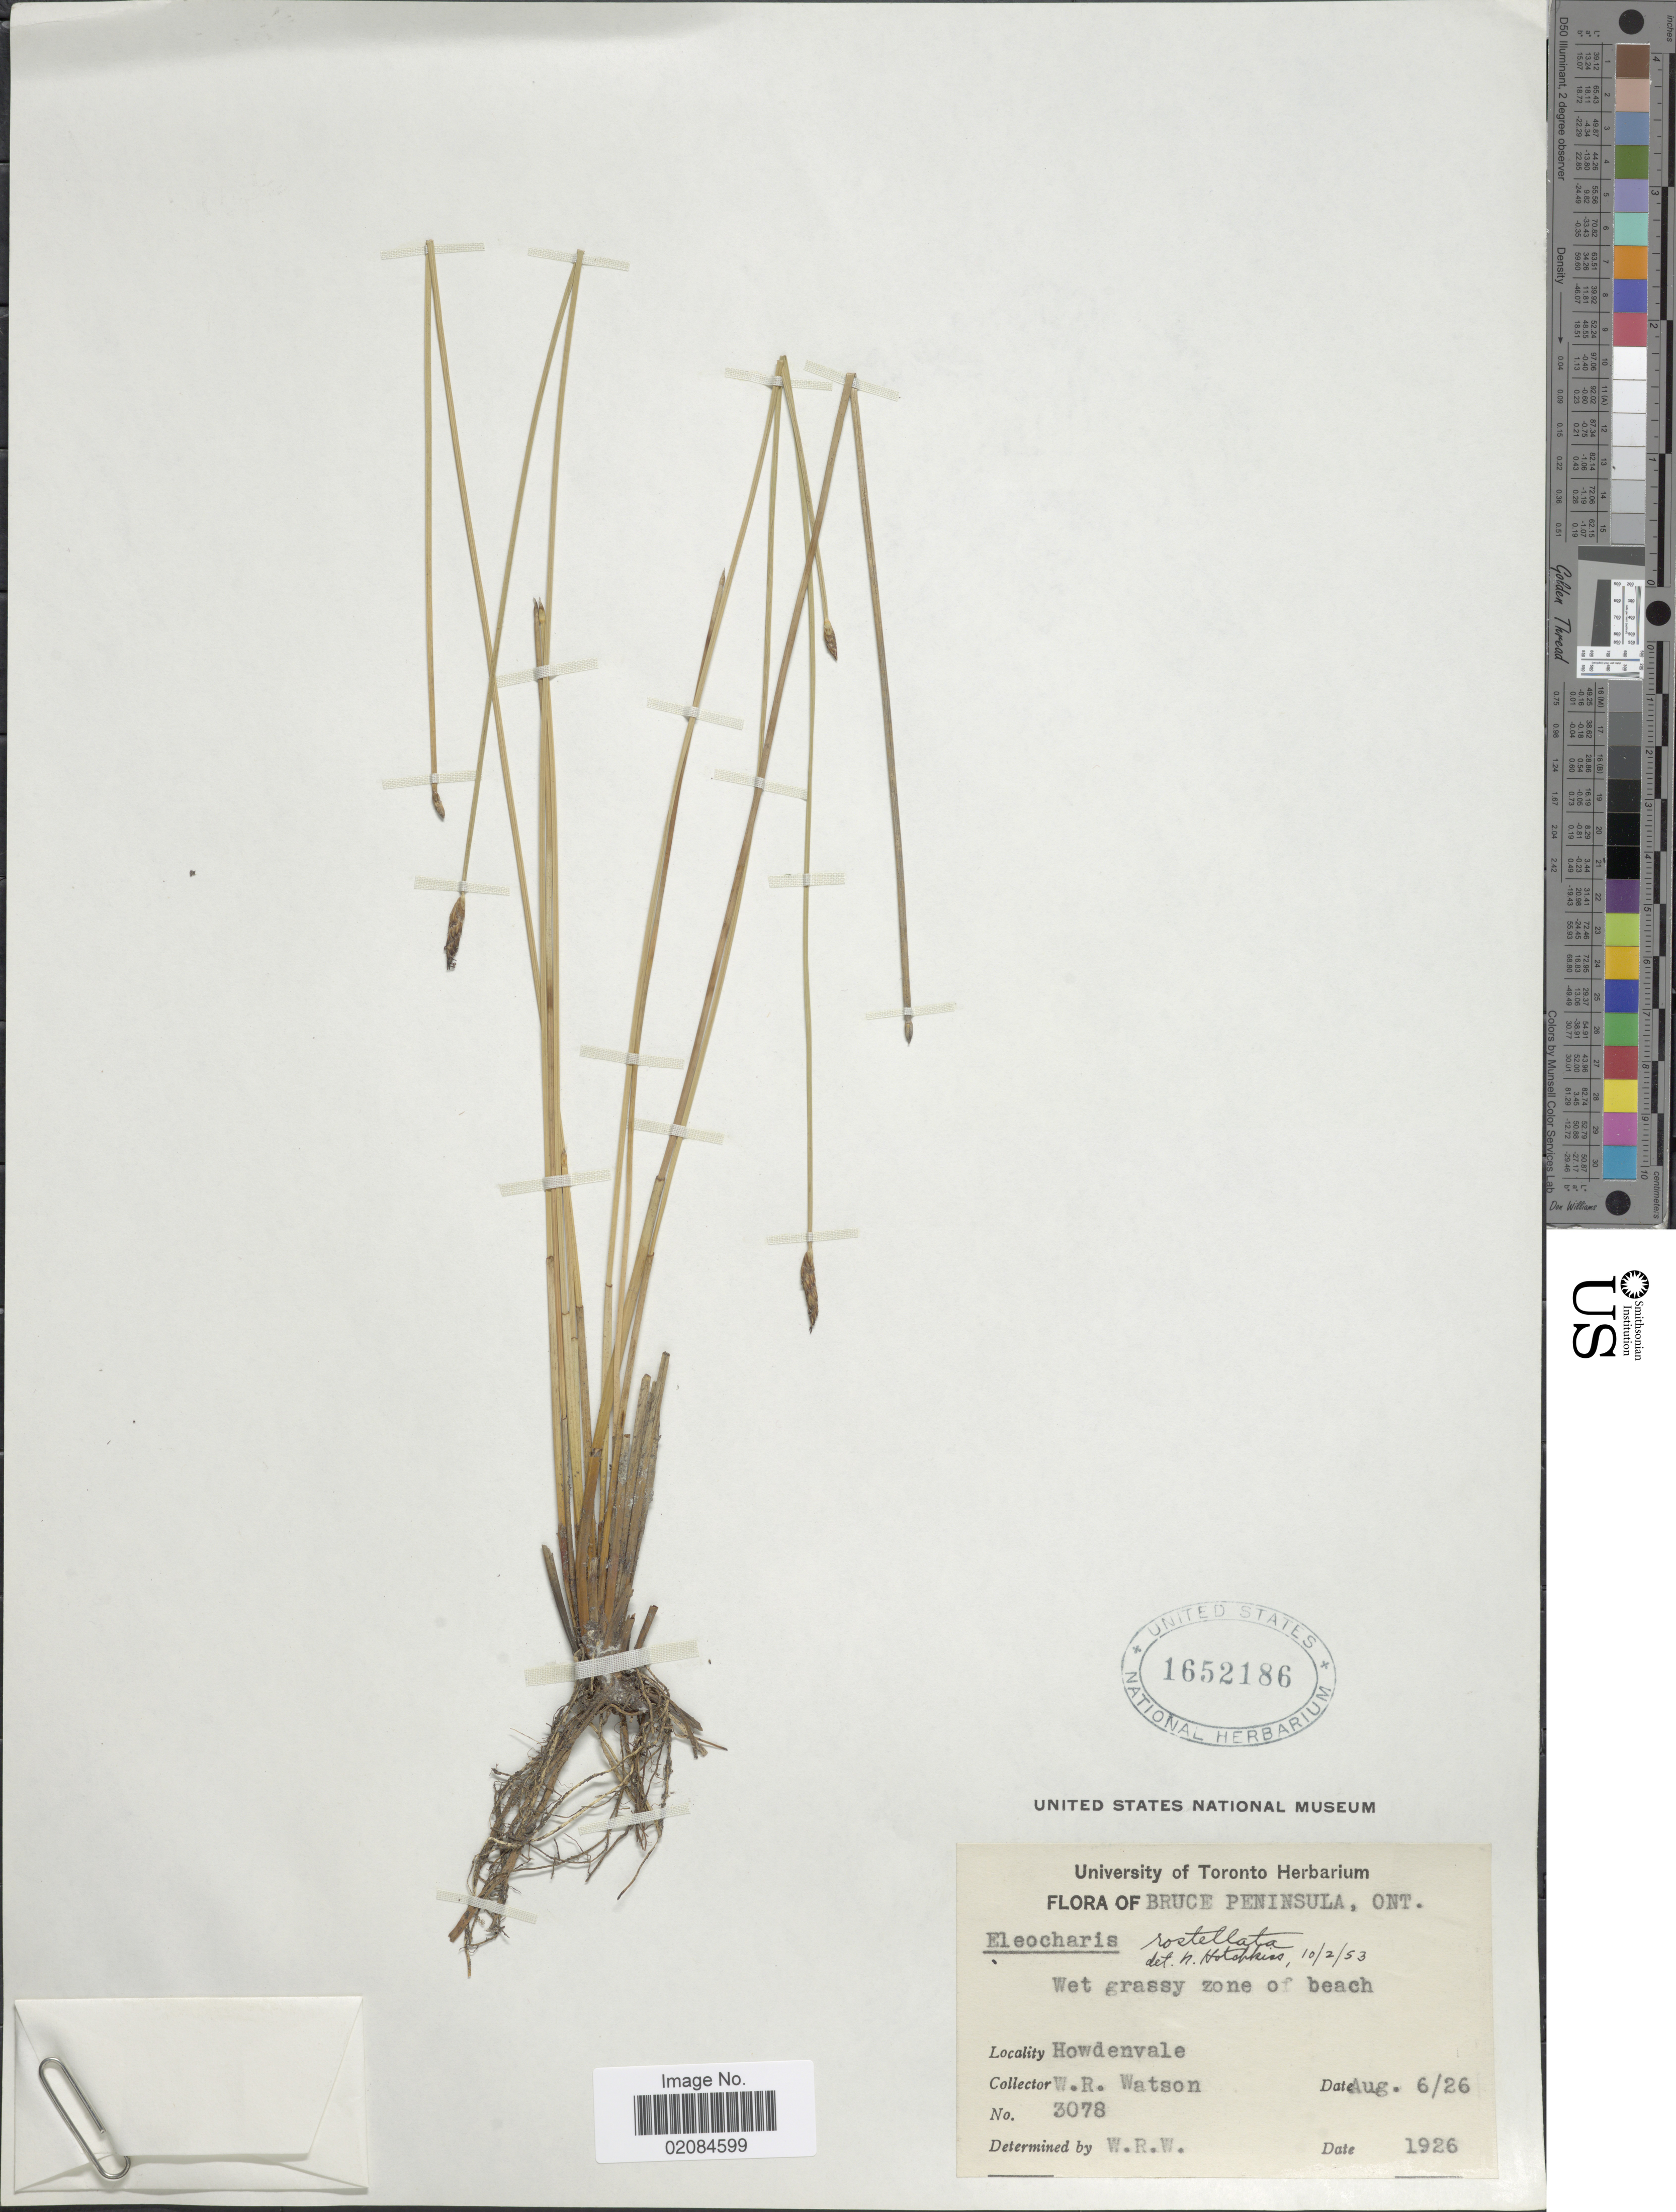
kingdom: Plantae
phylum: Tracheophyta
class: Liliopsida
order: Poales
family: Cyperaceae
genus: Eleocharis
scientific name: Eleocharis rostellata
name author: (Torr.) Torr.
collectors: W. R. Watson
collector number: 3078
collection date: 1926-08-06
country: Canada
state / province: Ontario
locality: Bruce Peninsula. Howdenvale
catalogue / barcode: US 1652186